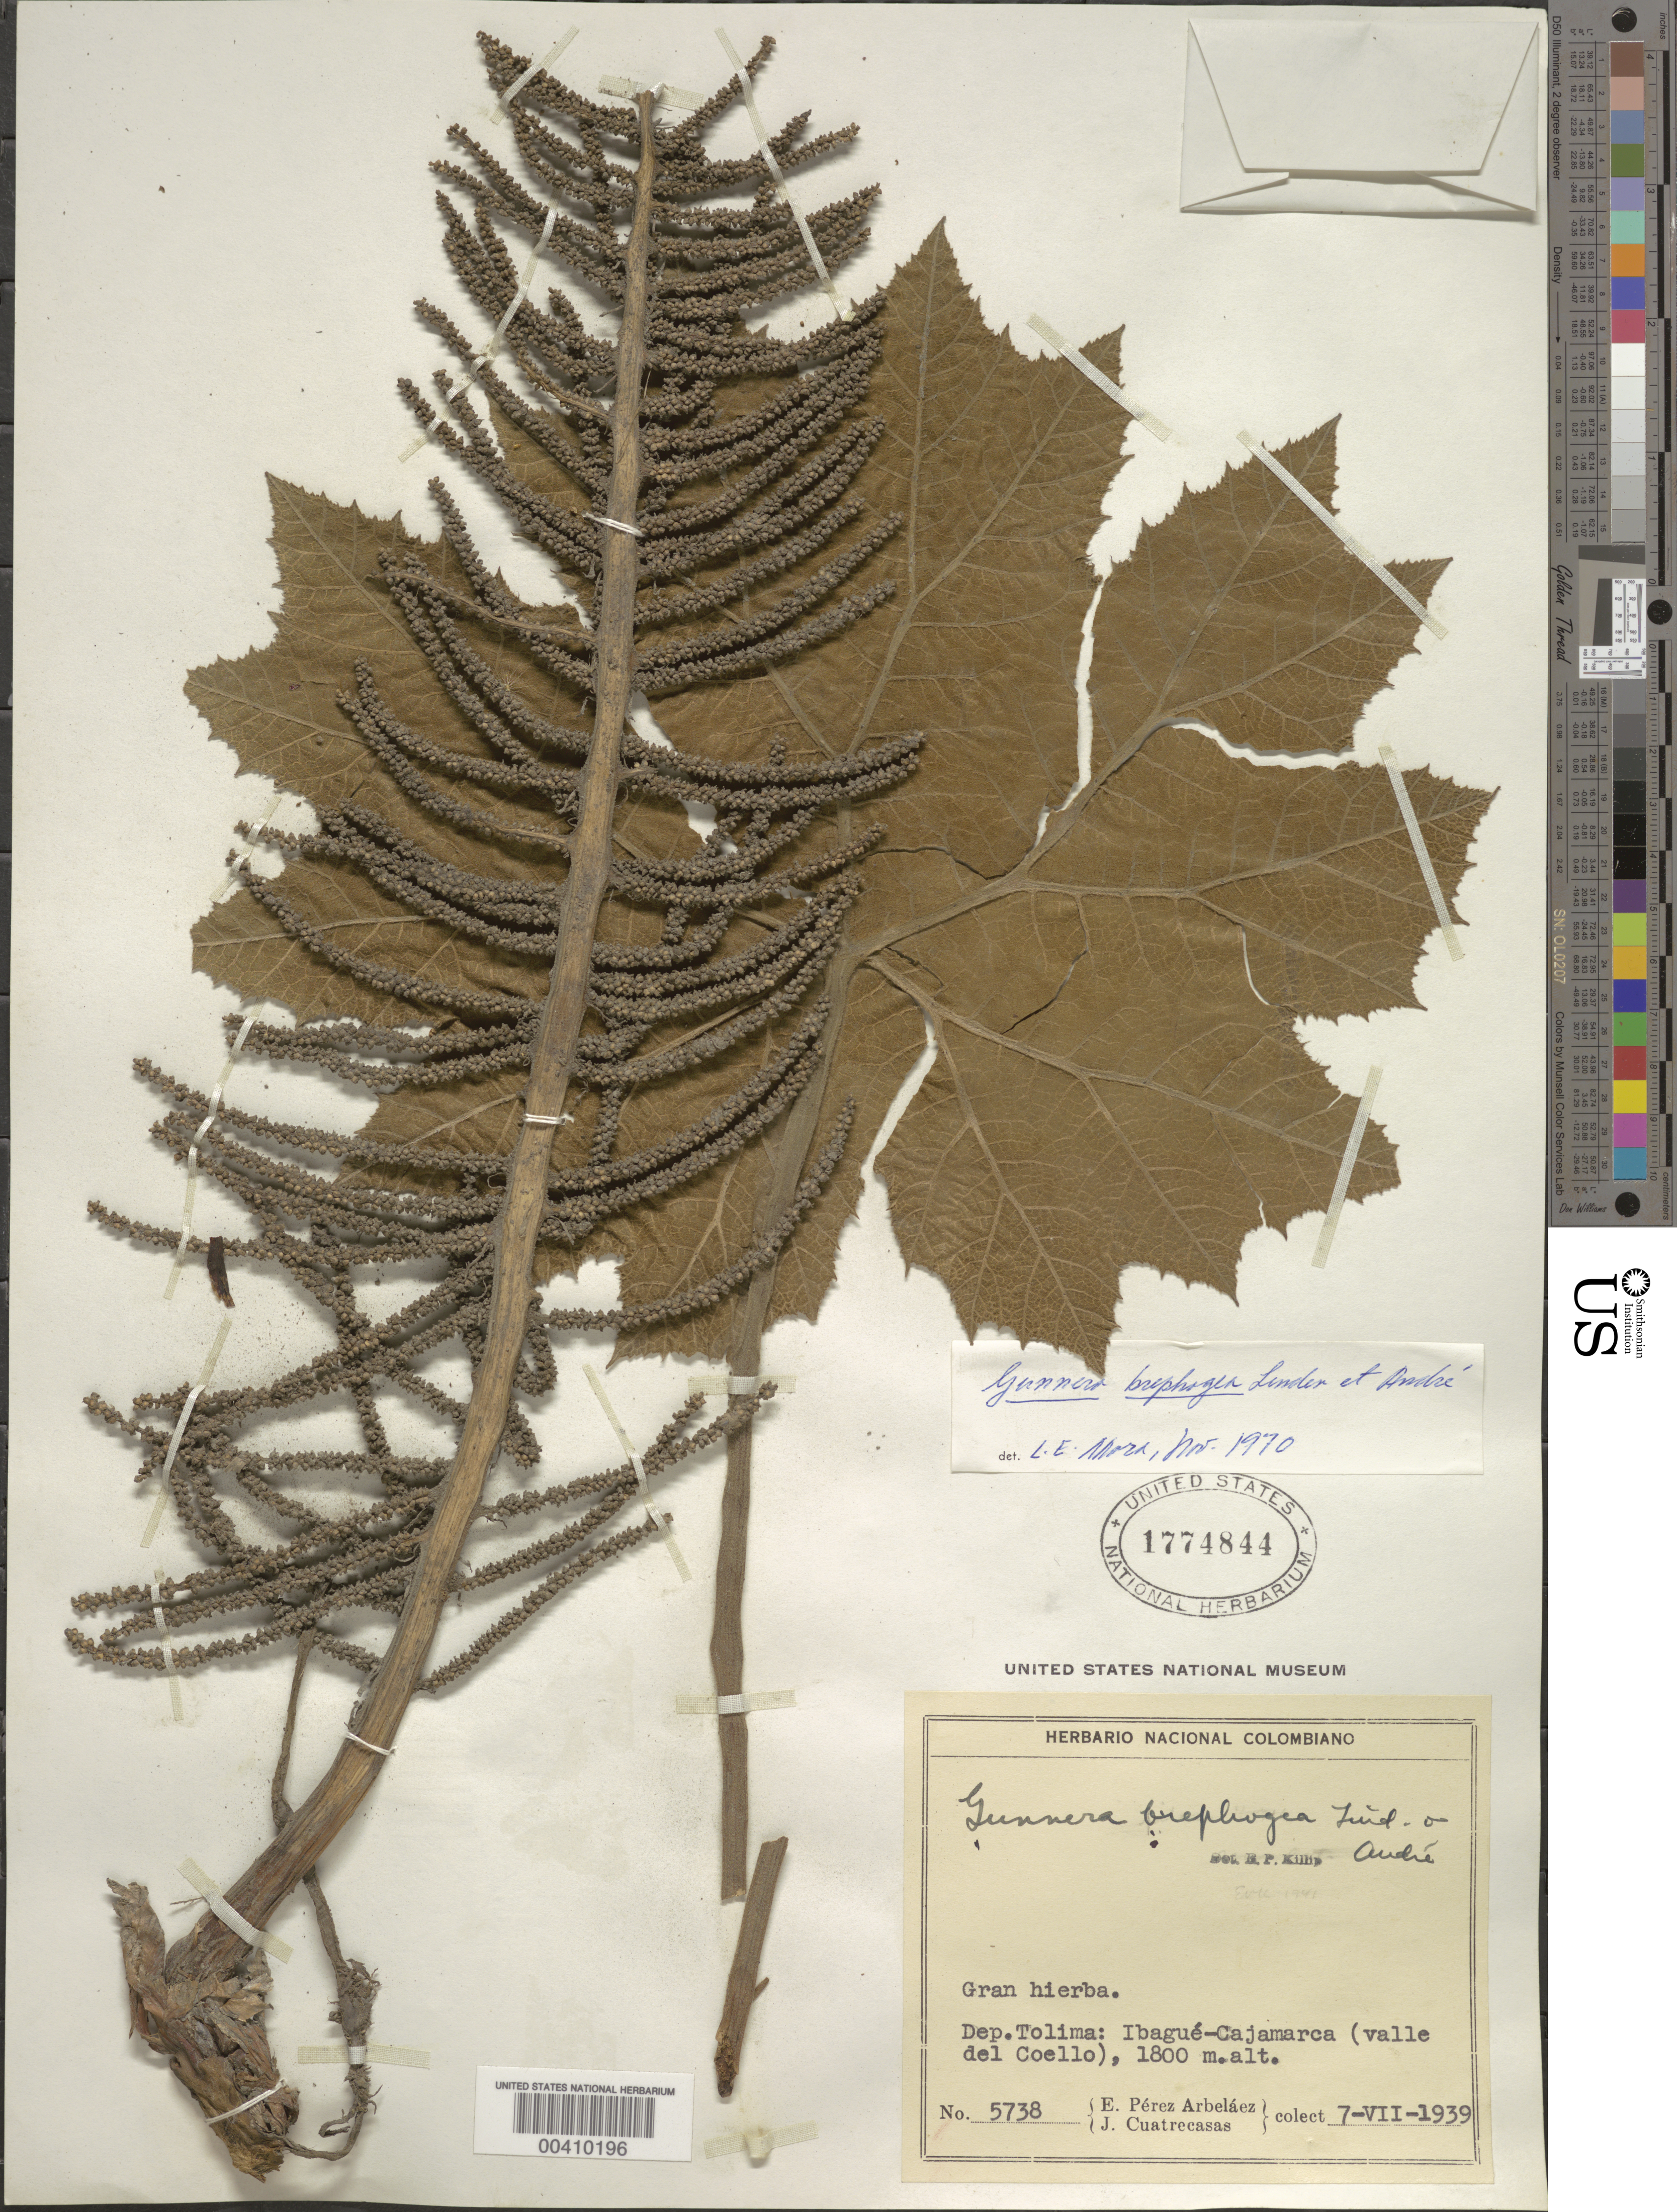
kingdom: Plantae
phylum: Tracheophyta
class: Magnoliopsida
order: Gunnerales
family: Gunneraceae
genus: Gunnera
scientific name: Gunnera brephogea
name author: B.L. Linden & André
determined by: Mora-Osejo, L. E.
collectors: E. Pérez Arbeláez & J. Cuatrecasas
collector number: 5738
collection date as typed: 07 Jul 1939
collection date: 1939-07-07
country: Colombia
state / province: Tolima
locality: Ibagué - Cajamarca (Valle del Coello)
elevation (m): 1800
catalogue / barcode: US 1774844